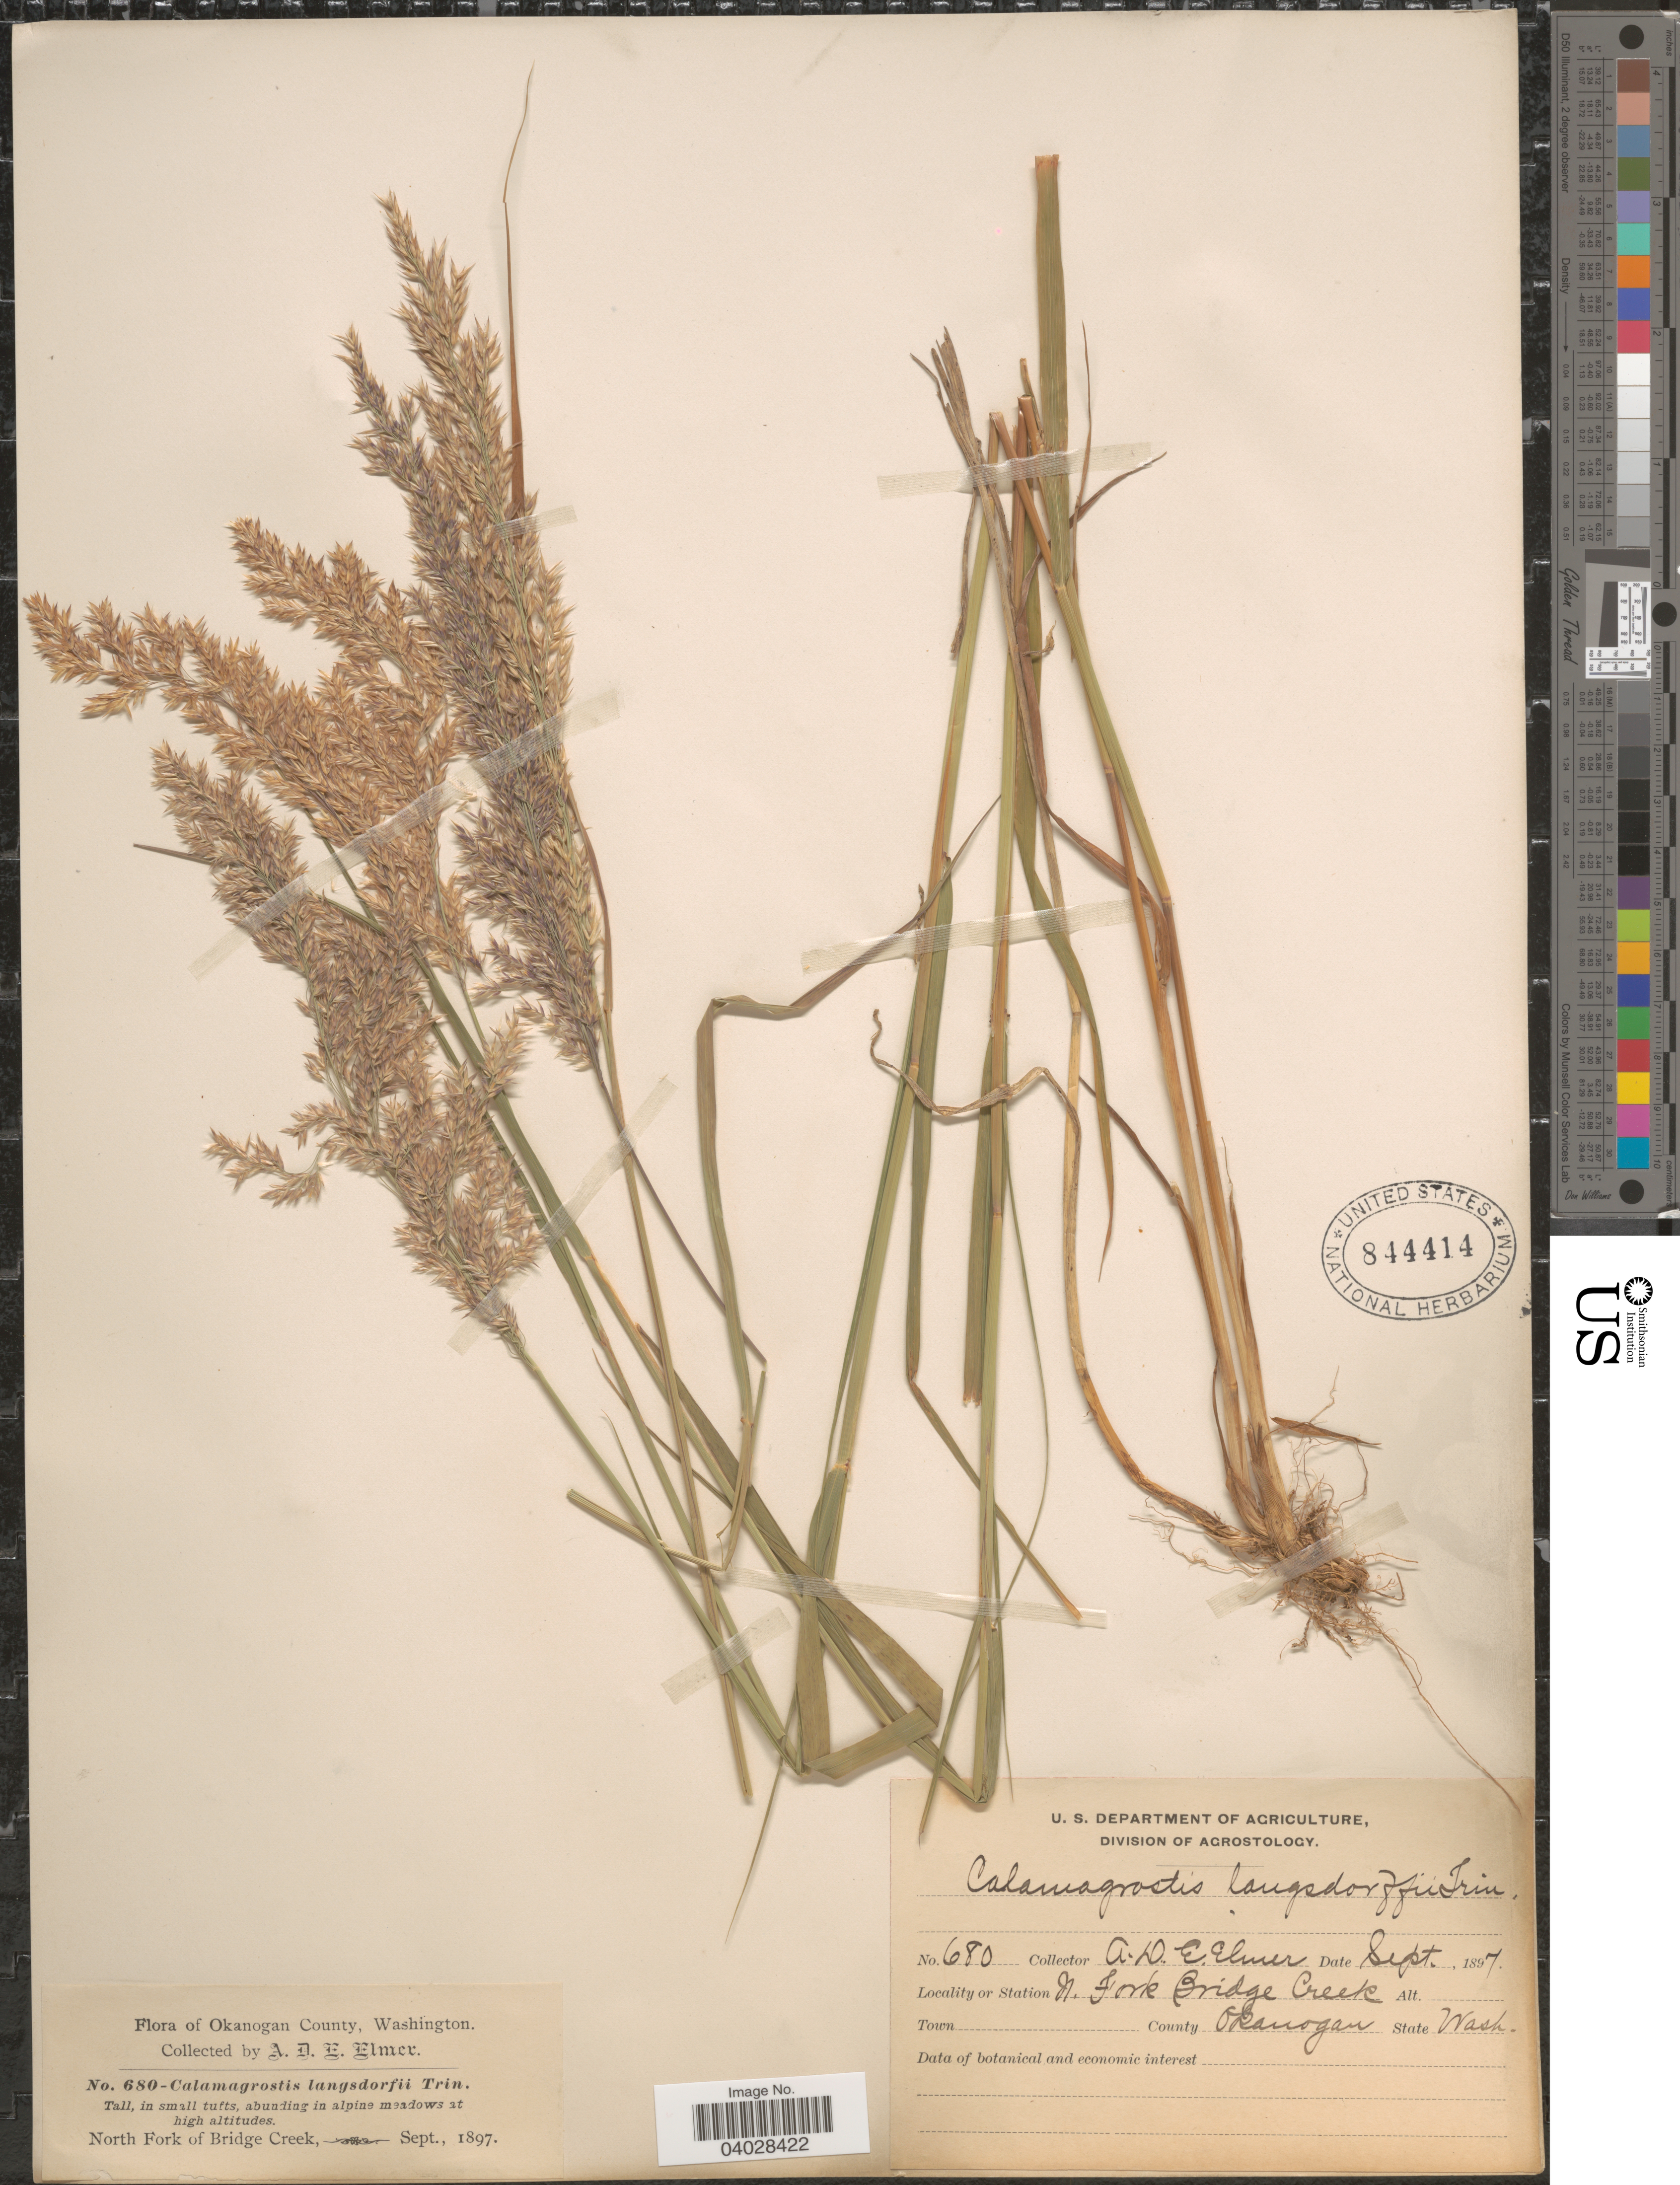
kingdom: Plantae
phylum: Tracheophyta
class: Liliopsida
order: Poales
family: Poaceae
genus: Calamagrostis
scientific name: Calamagrostis canadensis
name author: (Michx.) P. Beauv.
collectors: A. D. E. Elmer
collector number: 680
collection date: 1897-09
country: United States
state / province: Washington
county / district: Okanogan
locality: Okanogan County. Station North Fork of Bridge Creek.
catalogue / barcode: US 844414